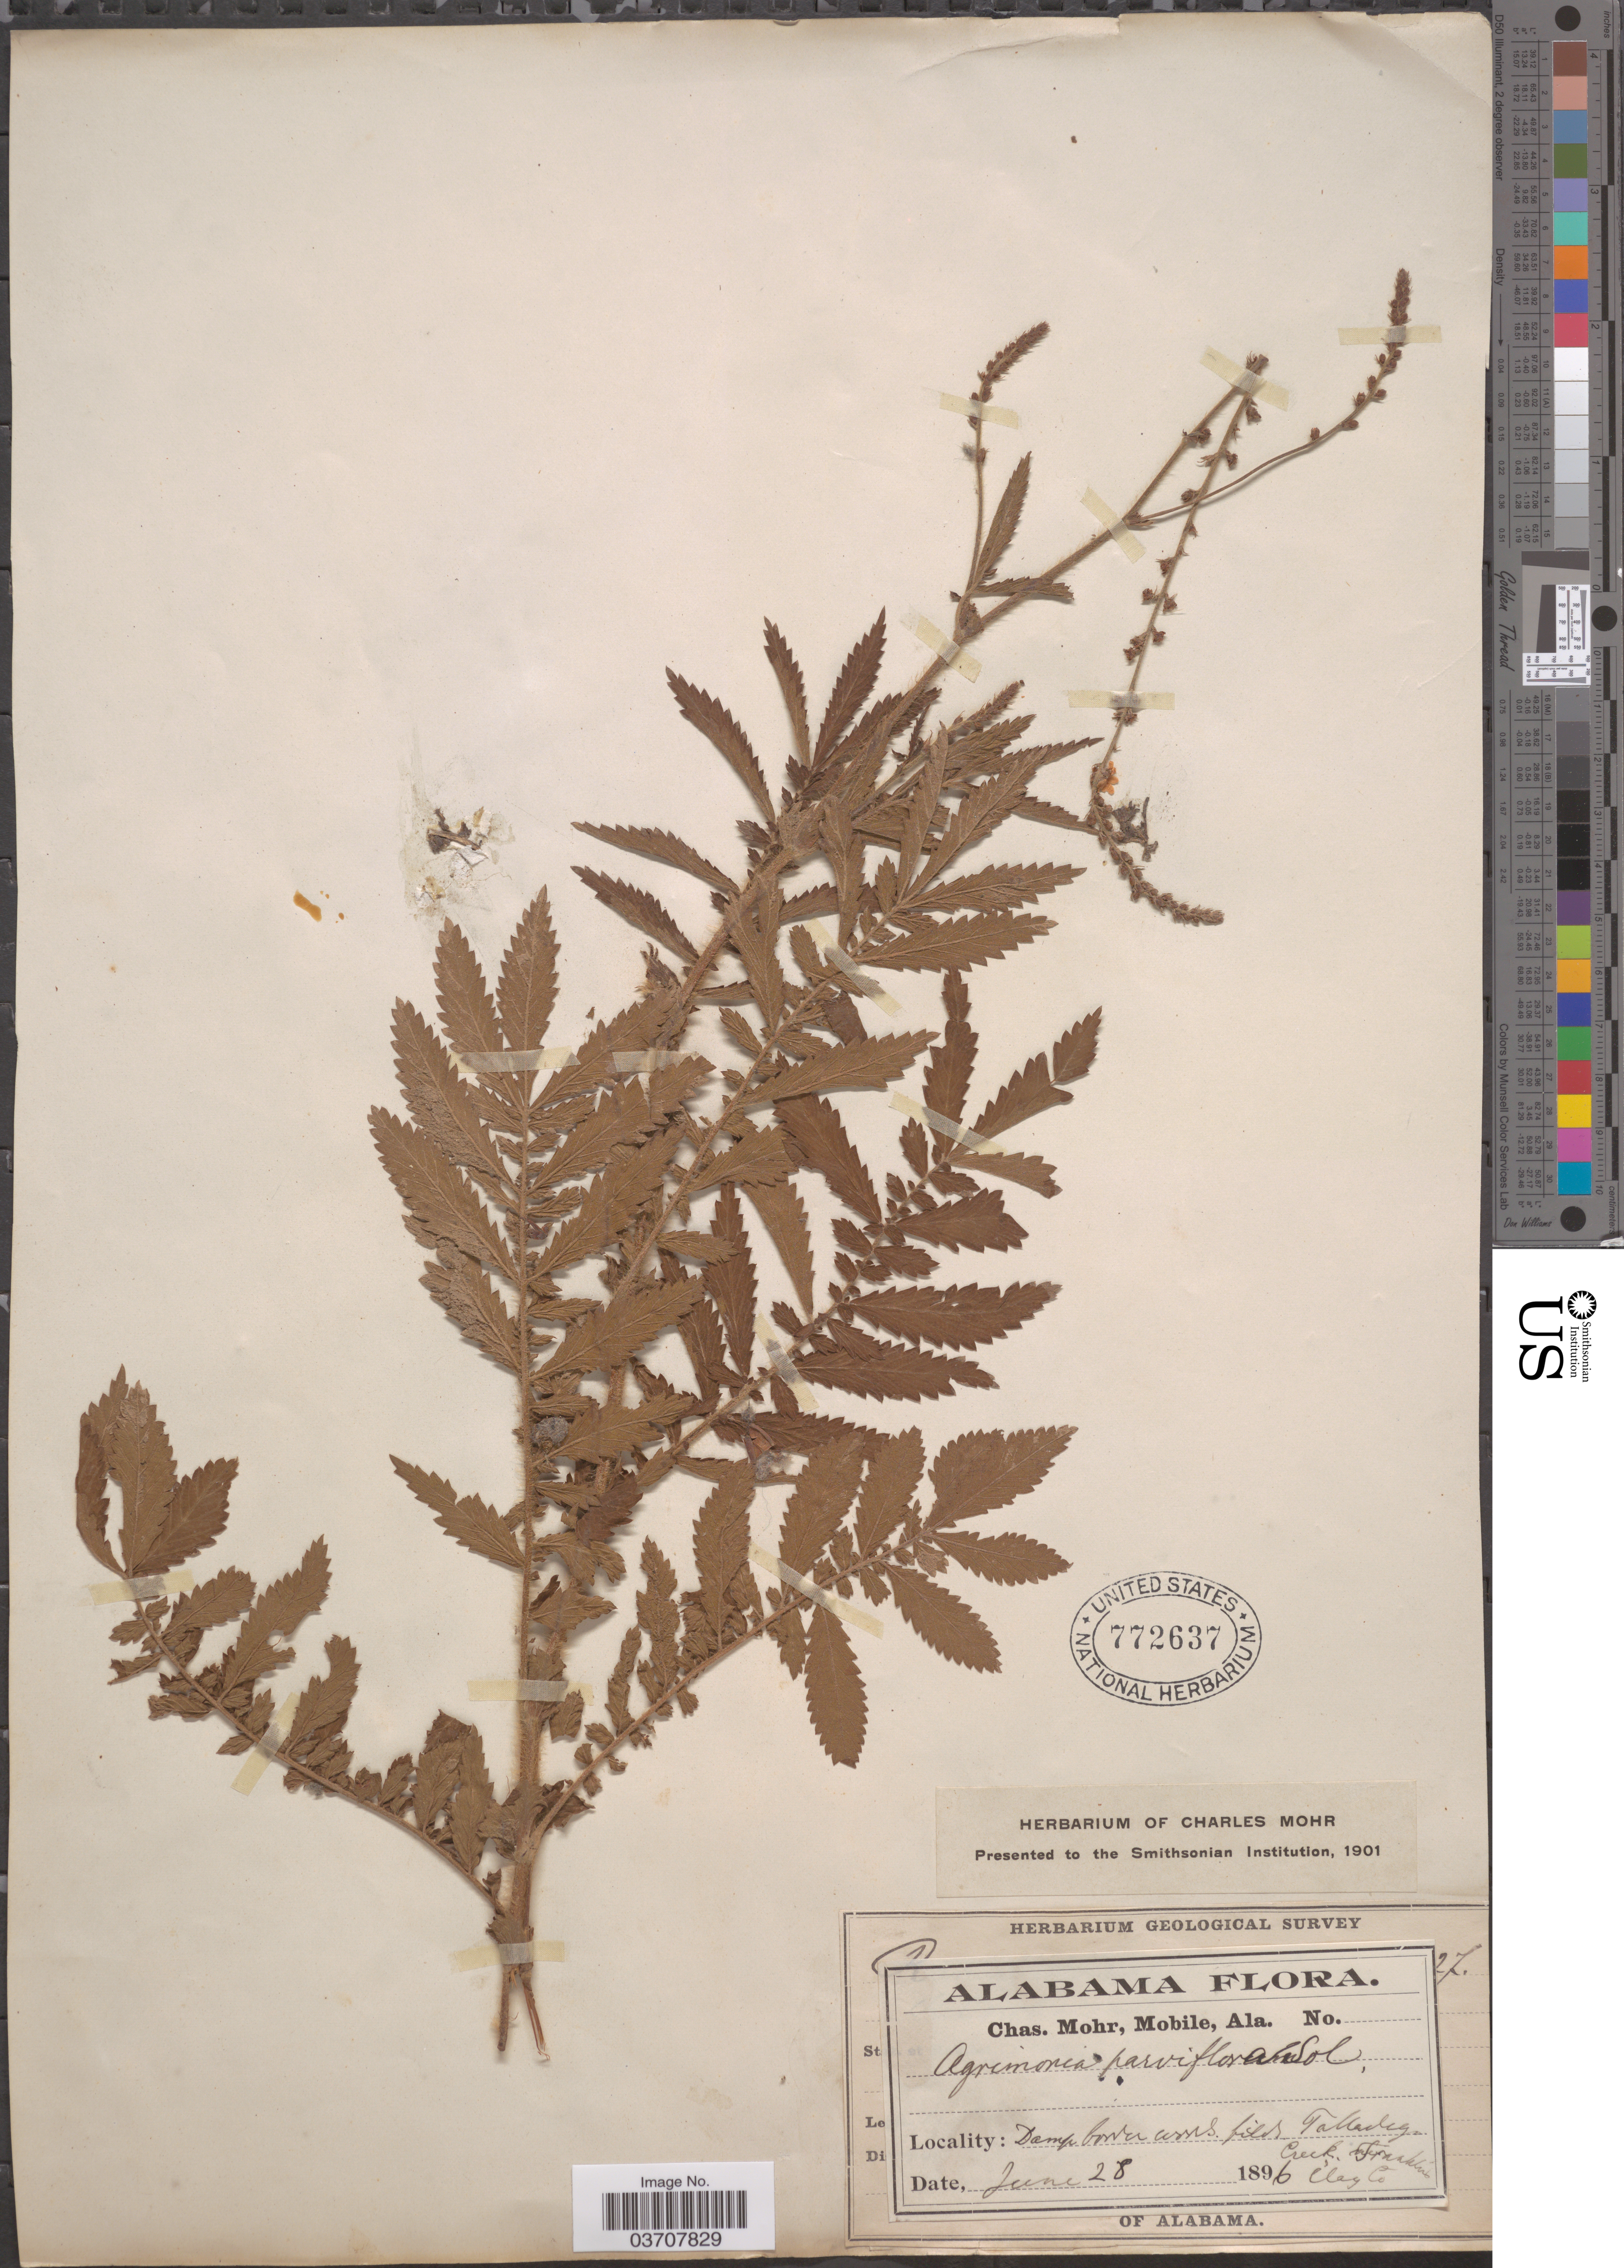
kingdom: Plantae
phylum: Tracheophyta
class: Magnoliopsida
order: Rosales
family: Rosaceae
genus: Agrimonia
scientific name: Agrimonia parviflora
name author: Aiton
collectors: Mohr, C. T. (herbarium)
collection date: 1896-06-28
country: United States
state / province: Alabama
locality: Talladega Creek. Franklin Clay Co.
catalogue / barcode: US 772637